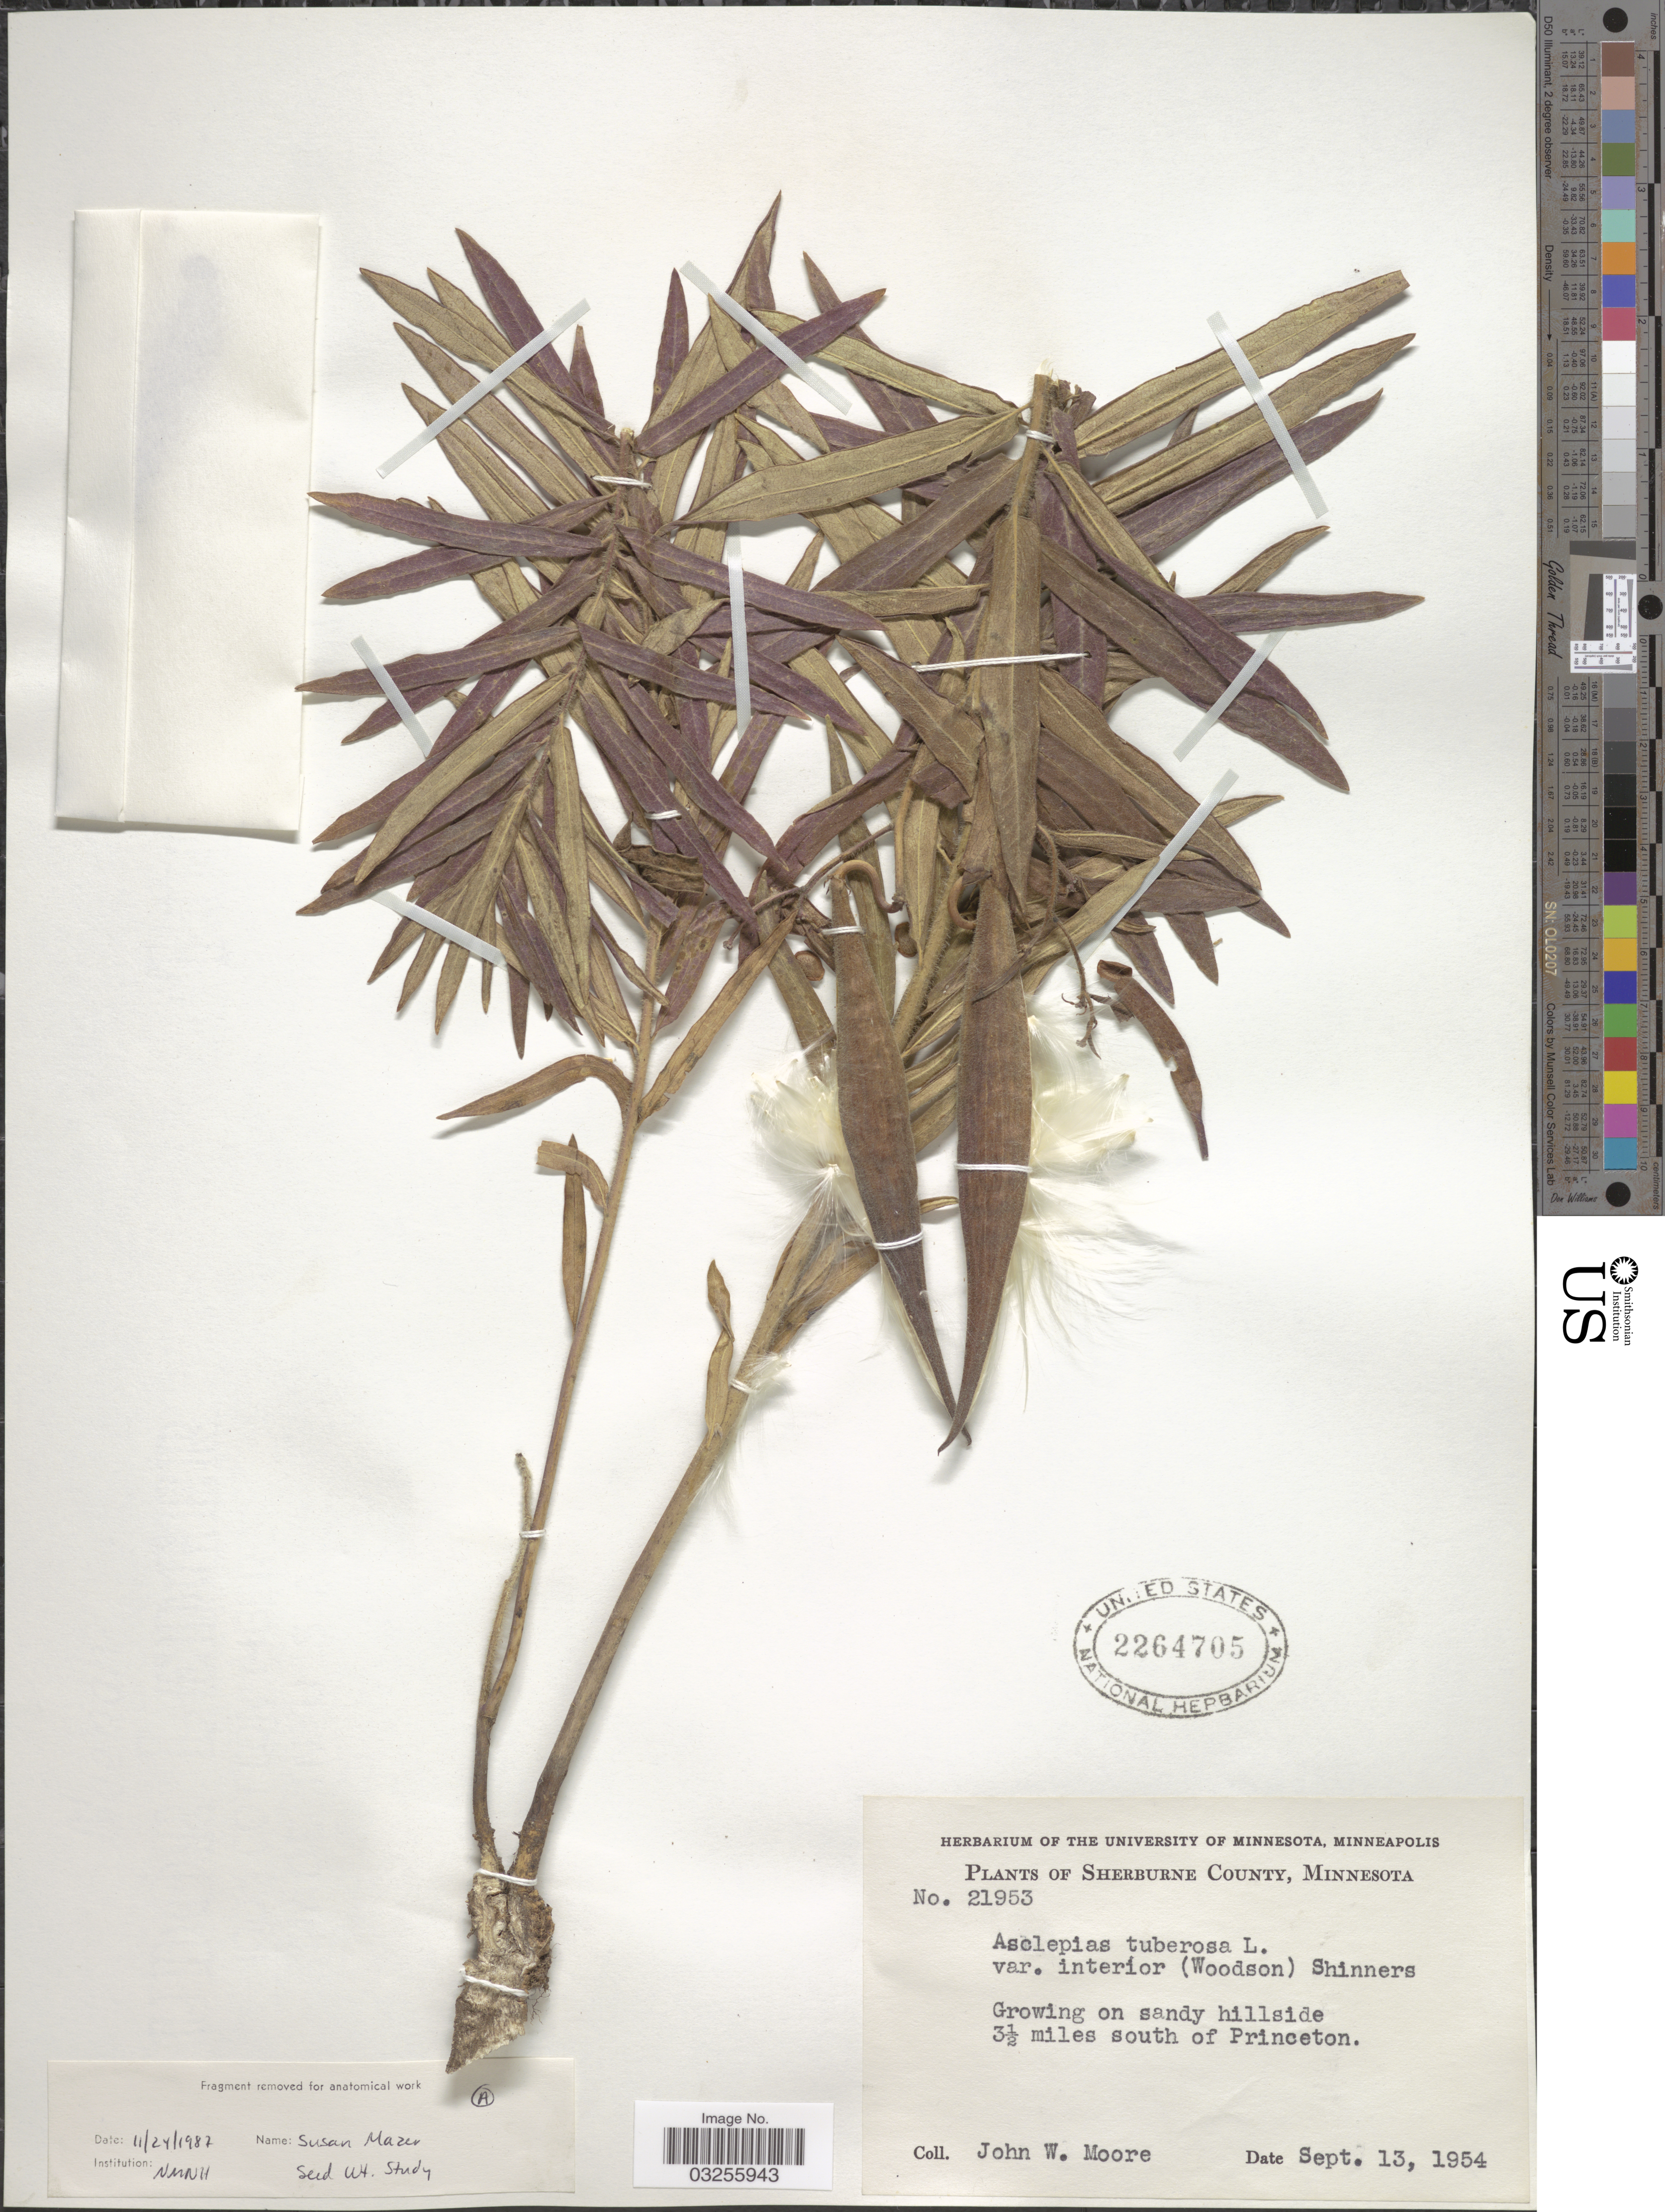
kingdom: Plantae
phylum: Tracheophyta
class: Magnoliopsida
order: Gentianales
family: Apocynaceae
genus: Asclepias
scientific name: Asclepias tuberosa subsp. interior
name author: Woodson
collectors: J. Moore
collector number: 21953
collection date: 1954-09-13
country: United States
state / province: Minnesota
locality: Sherburne County. 3½ miles south of Princeton.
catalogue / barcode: US 2264705